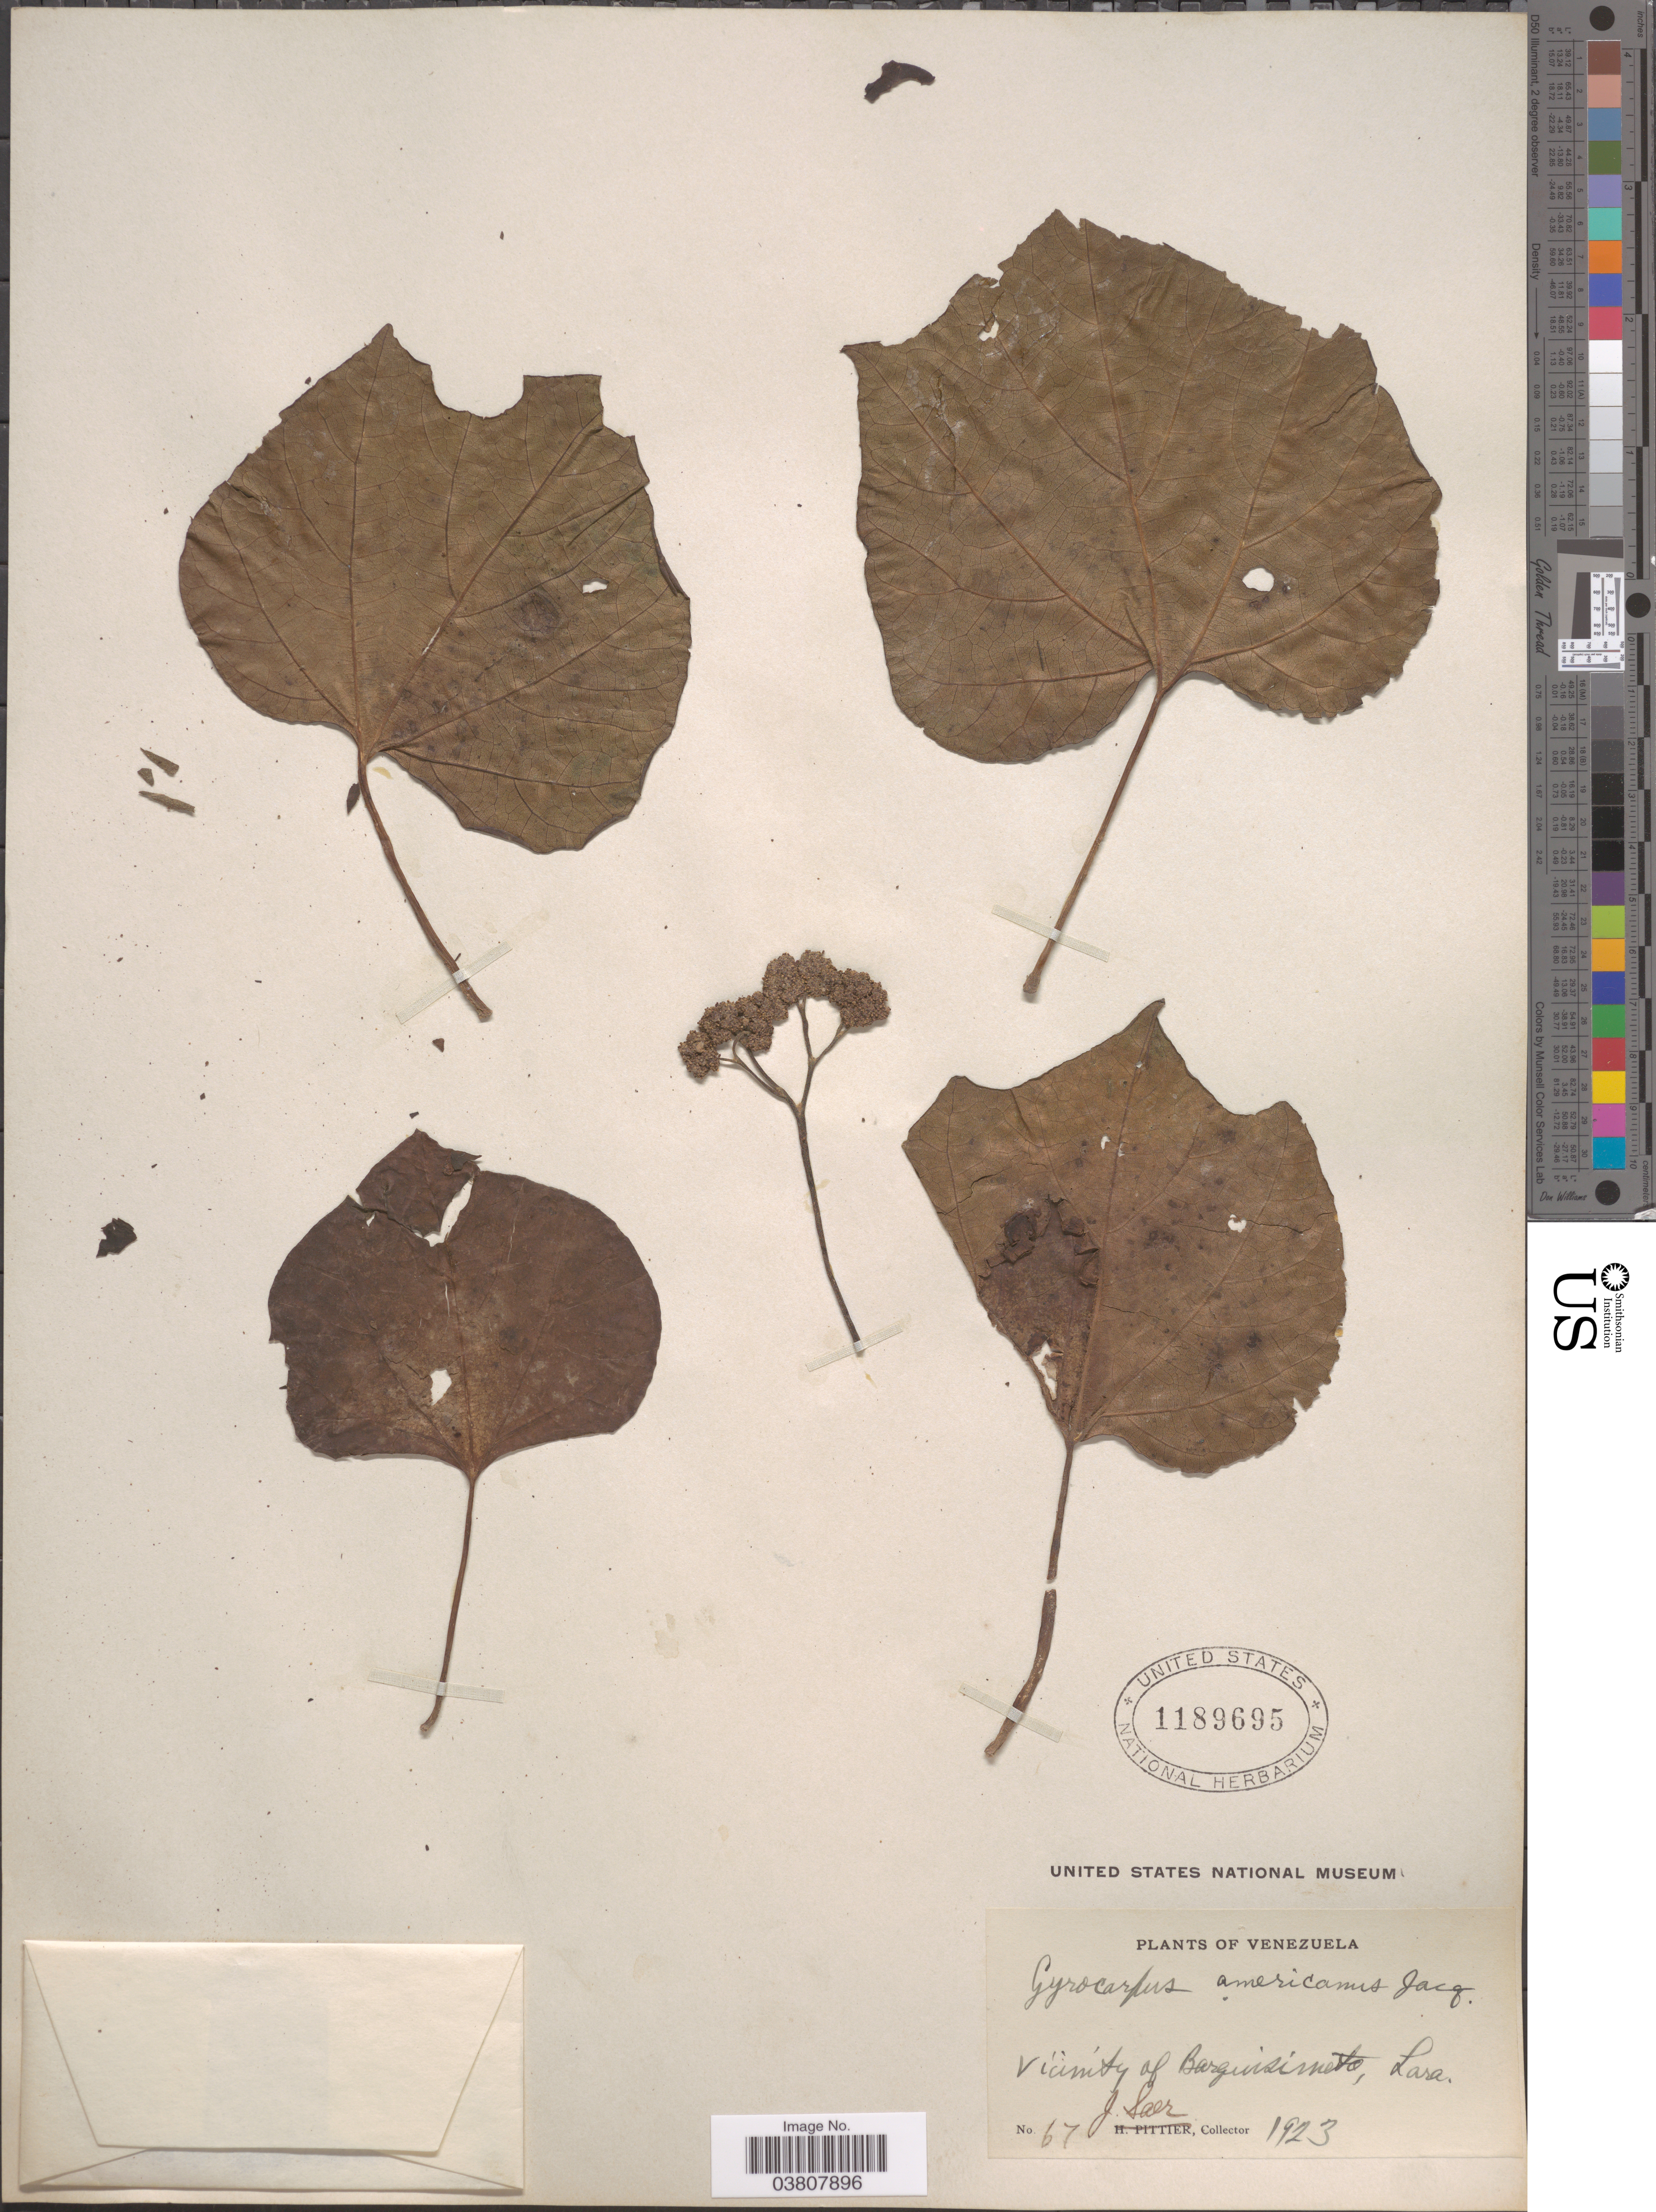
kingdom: Plantae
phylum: Tracheophyta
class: Magnoliopsida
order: Laurales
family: Hernandiaceae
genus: Gyrocarpus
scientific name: Gyrocarpus americanus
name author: Jacq.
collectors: J. Saer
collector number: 67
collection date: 1923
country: Venezuela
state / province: Lara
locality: Vicinity of Barquisimeto.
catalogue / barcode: US 1189695